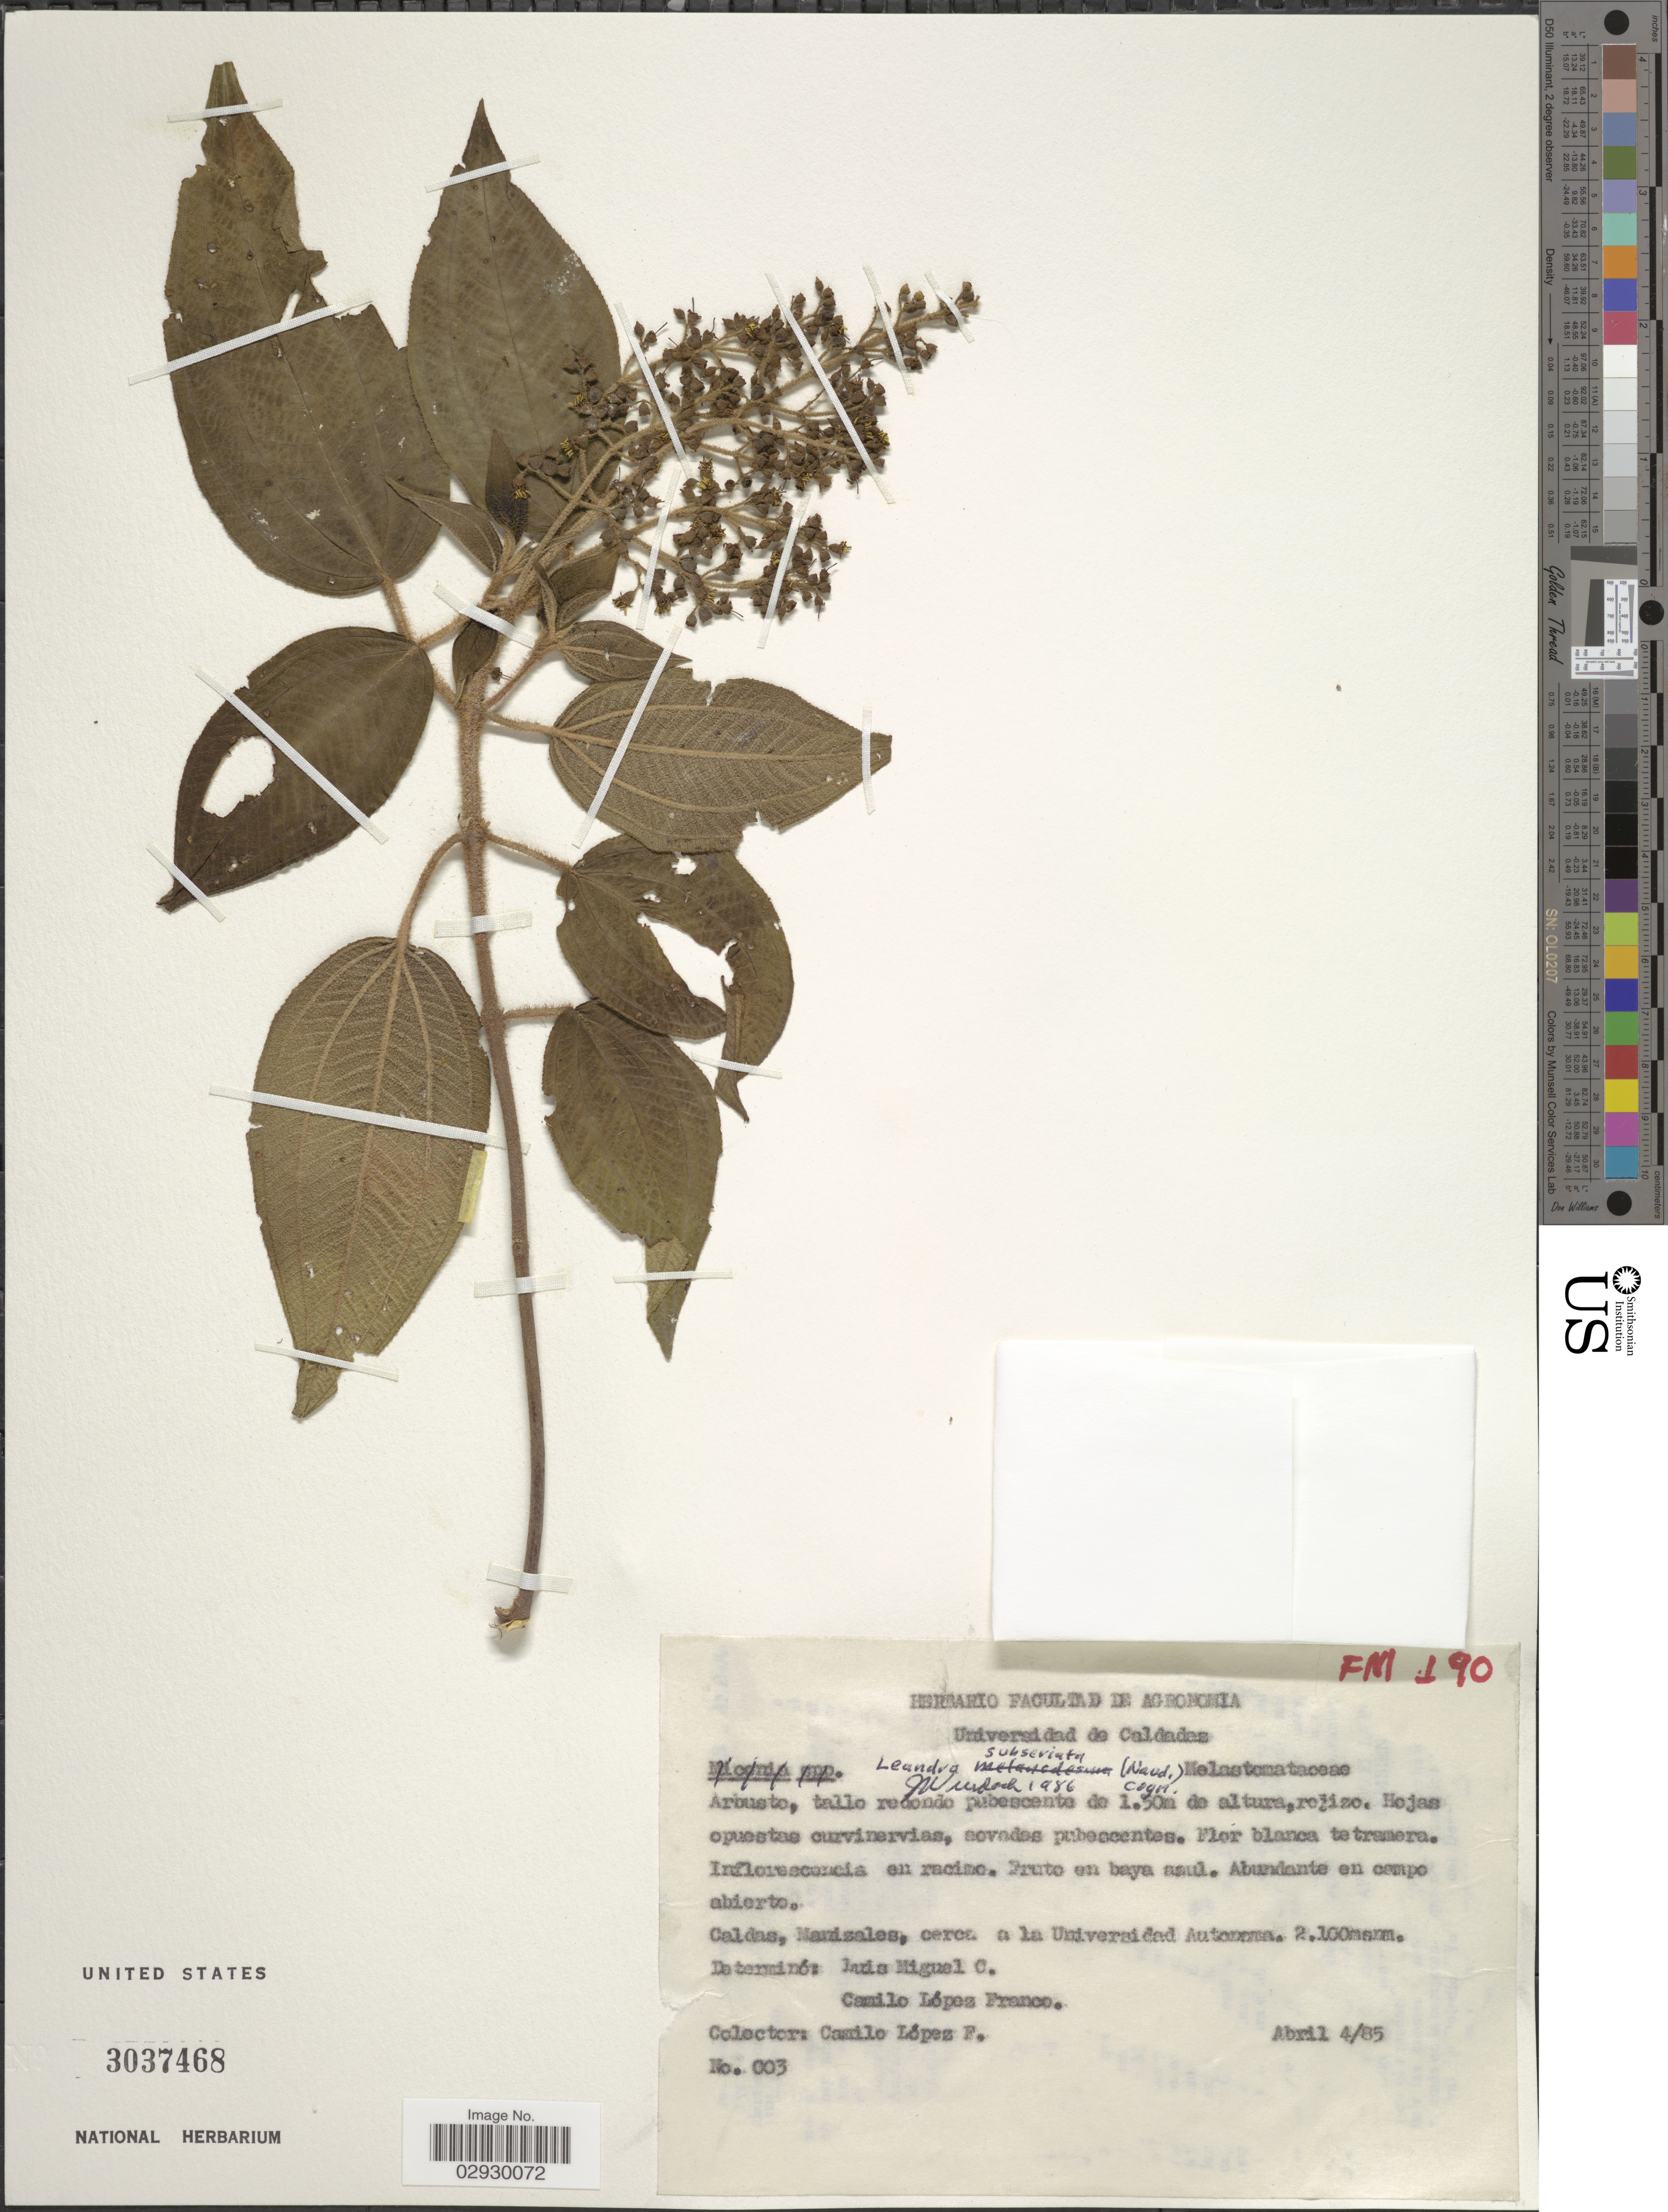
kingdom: Plantae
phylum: Tracheophyta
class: Magnoliopsida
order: Myrtales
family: Melastomataceae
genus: Leandra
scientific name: Leandra subseriata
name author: (Naudin) Cogn.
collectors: C. López F.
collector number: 003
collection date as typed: Transcribed d/m/y: 4/4/85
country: Colombia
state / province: Caldas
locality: Manizales, cerca a la Universidad Autonoma.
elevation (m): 2100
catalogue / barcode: US 3037468